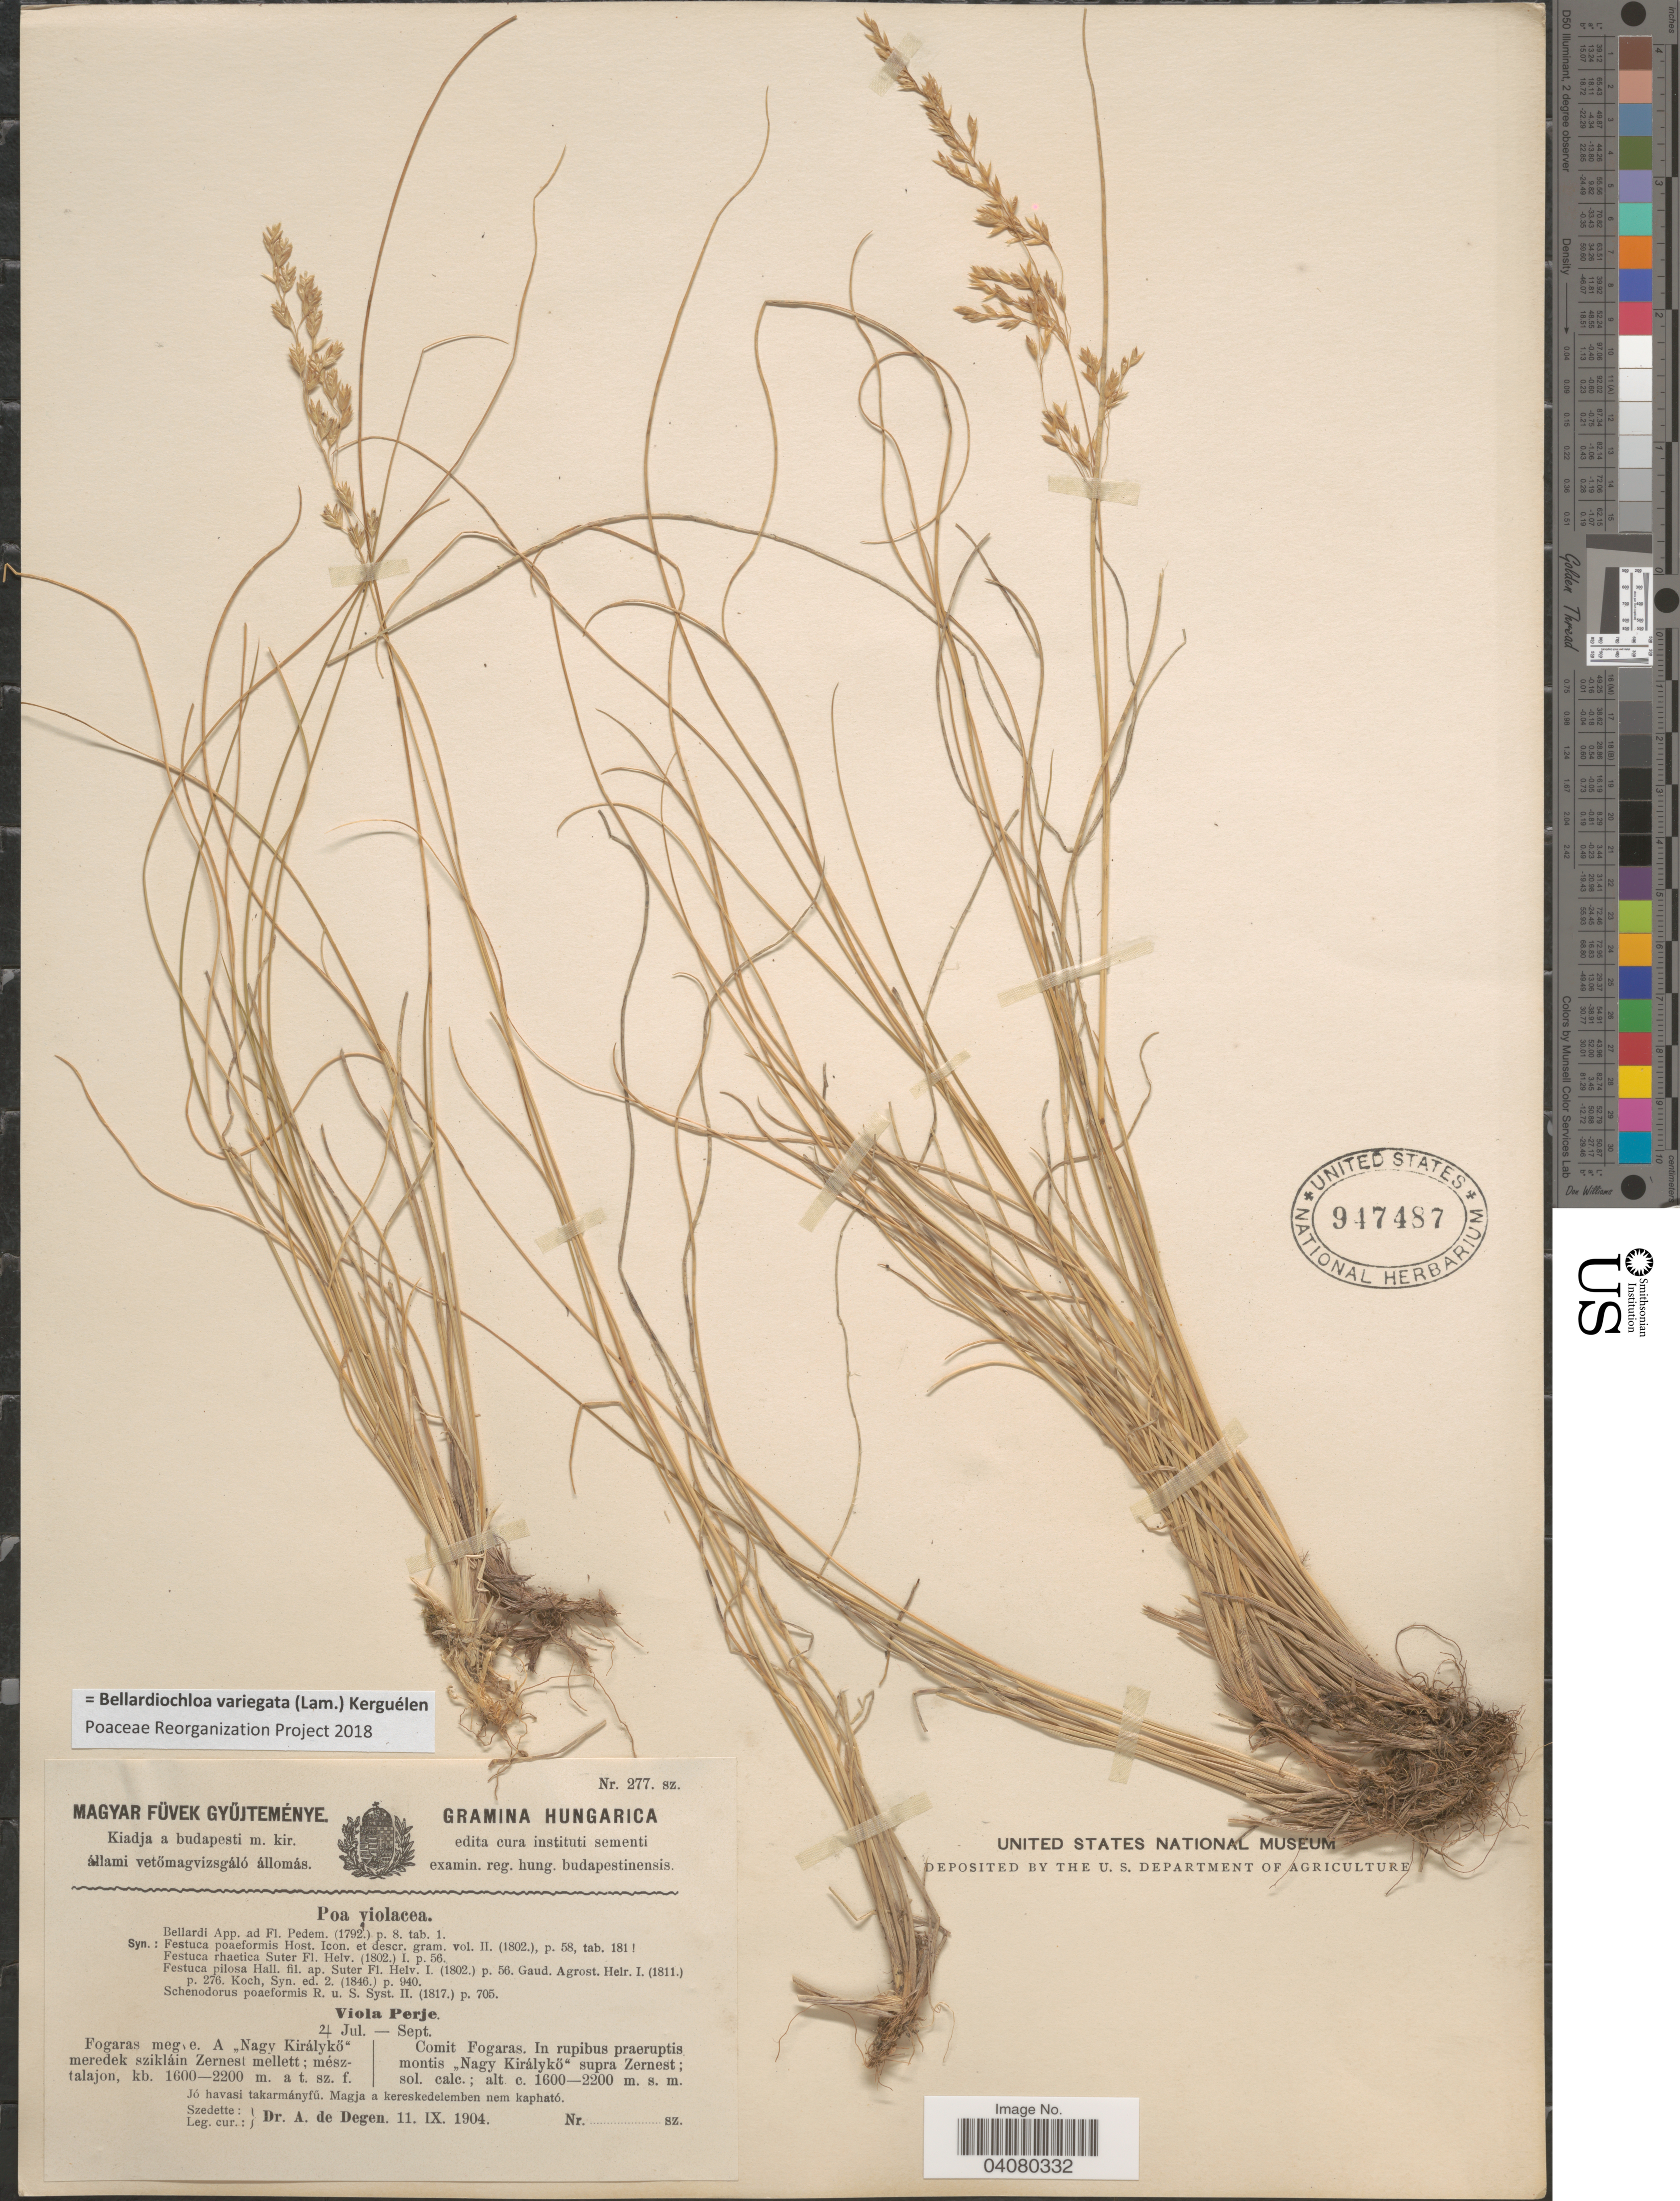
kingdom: Plantae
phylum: Tracheophyta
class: Liliopsida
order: Poales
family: Poaceae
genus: Bellardiochloa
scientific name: Bellardiochloa variegata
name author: (Lam.) Kerguélen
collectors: A. Degen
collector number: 277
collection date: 1904-09-11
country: Hungary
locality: Comit Fogaras. In rupibus praeruptis montis ˶Nagy Királykőˮ supra Zernest.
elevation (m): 1600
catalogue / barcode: US 947487